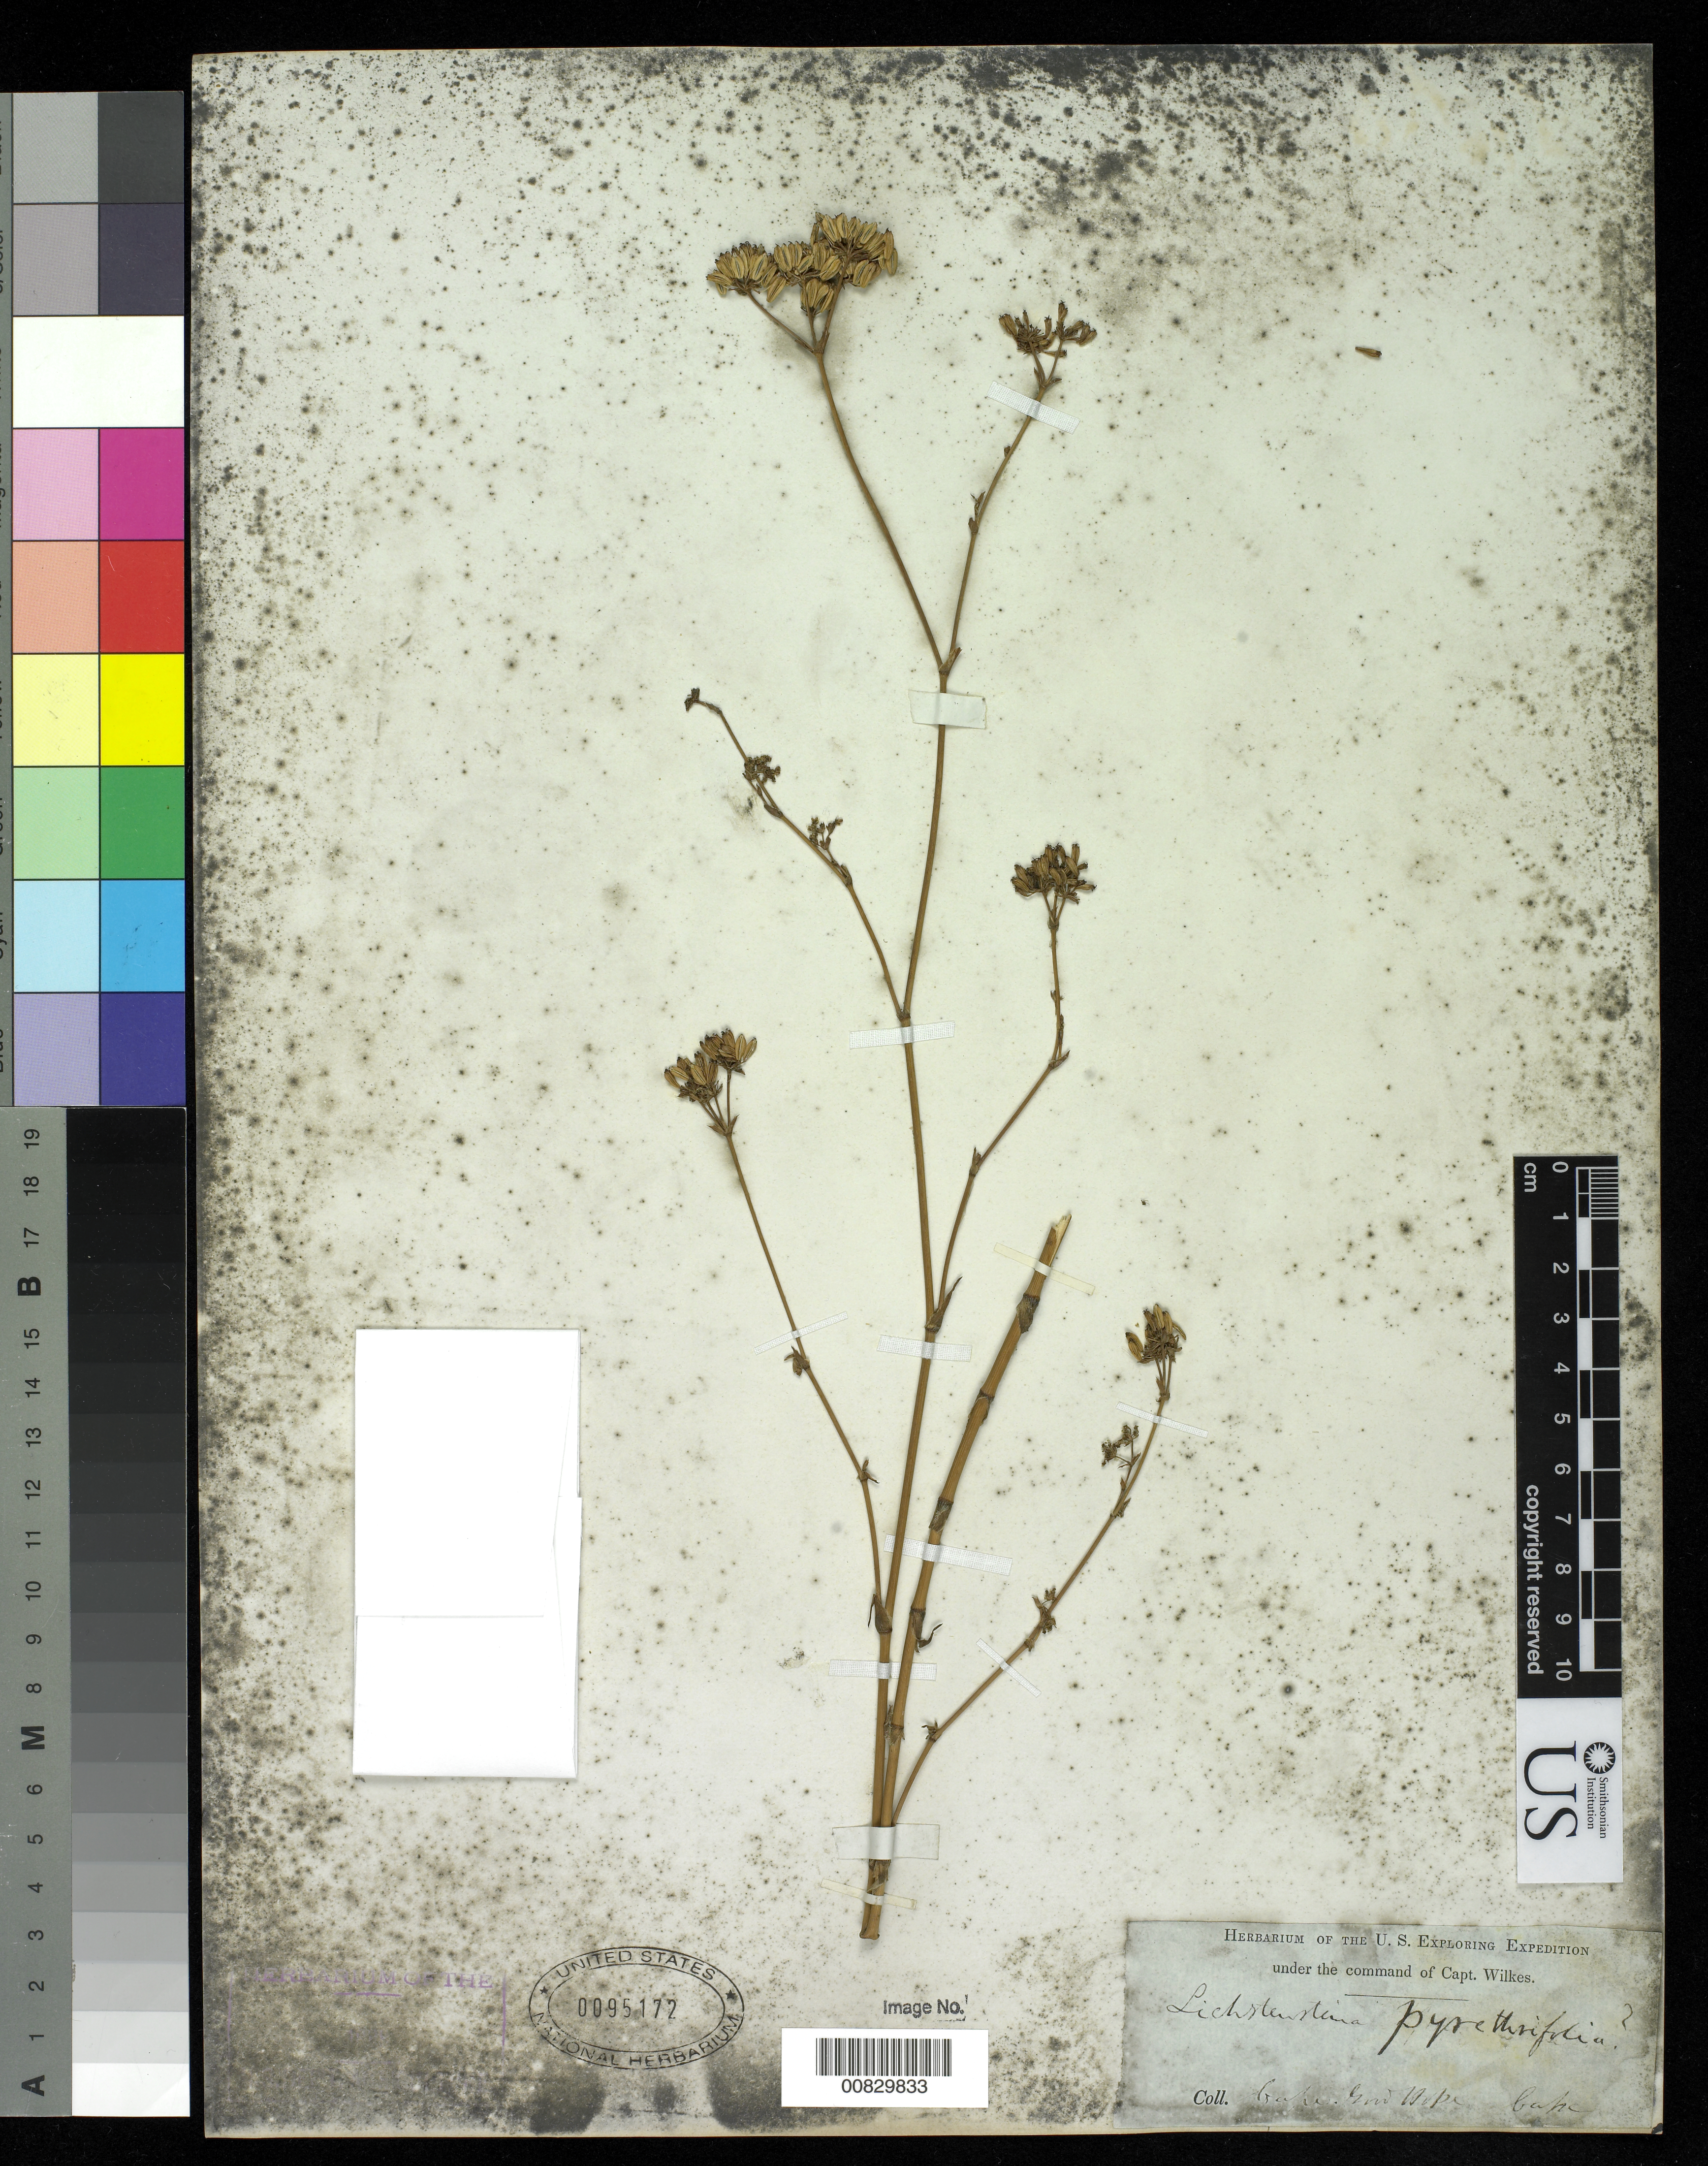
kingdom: Plantae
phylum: Tracheophyta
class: Magnoliopsida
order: Apiales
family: Apiaceae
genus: Lichtensteinia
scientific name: Lichtensteinia pyrethrifolia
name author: Cham. & Schltdl.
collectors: Wilkes Explor. Exped.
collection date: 1838/1842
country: South Africa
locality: Cape of Good Hope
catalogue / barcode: US 95172